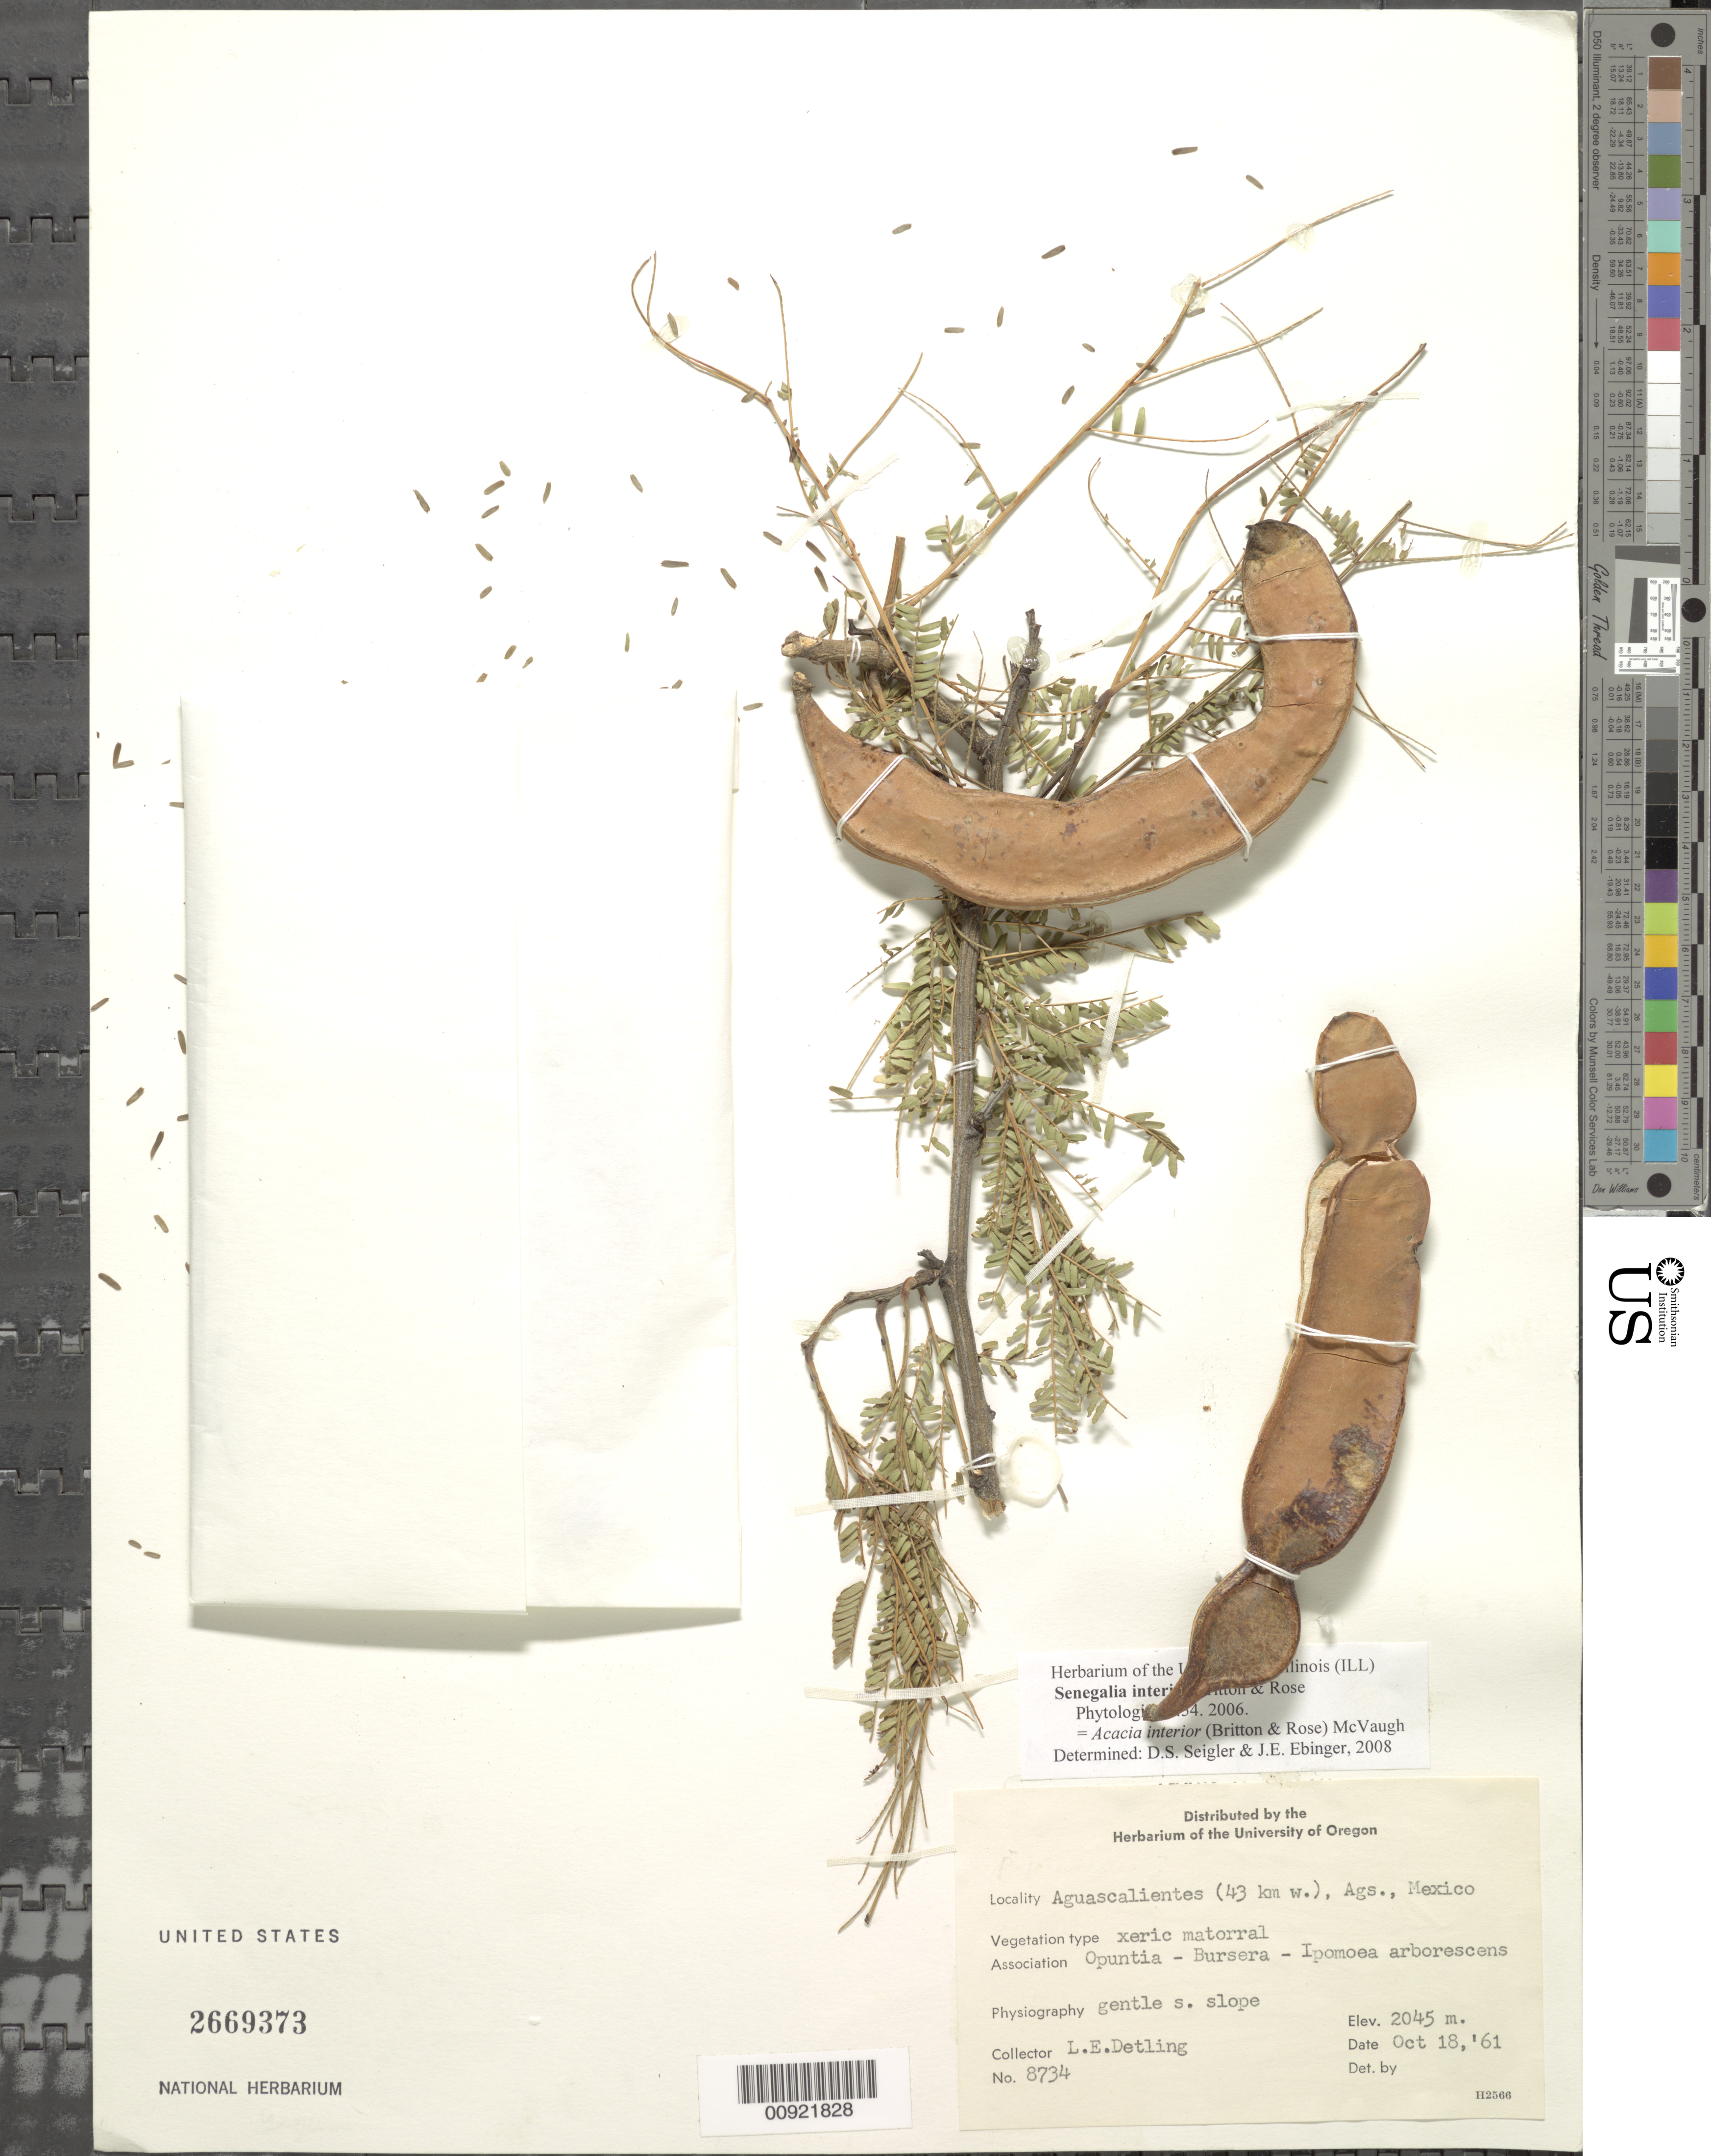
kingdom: Plantae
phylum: Tracheophyta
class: Magnoliopsida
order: Fabales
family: Fabaceae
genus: Senegalia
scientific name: Senegalia interior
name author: Britton & Rose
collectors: L. E. Detling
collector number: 8734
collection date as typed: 18 Oct 1961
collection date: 1961-10-18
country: Mexico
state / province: Aguascalientes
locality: Aguascalientes (43 km W), Ags.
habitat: Xeric matorral. Association Opuntia - Bursera - Ipomoea arborescens. Physiography gentle S slope.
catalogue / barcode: US 2669373